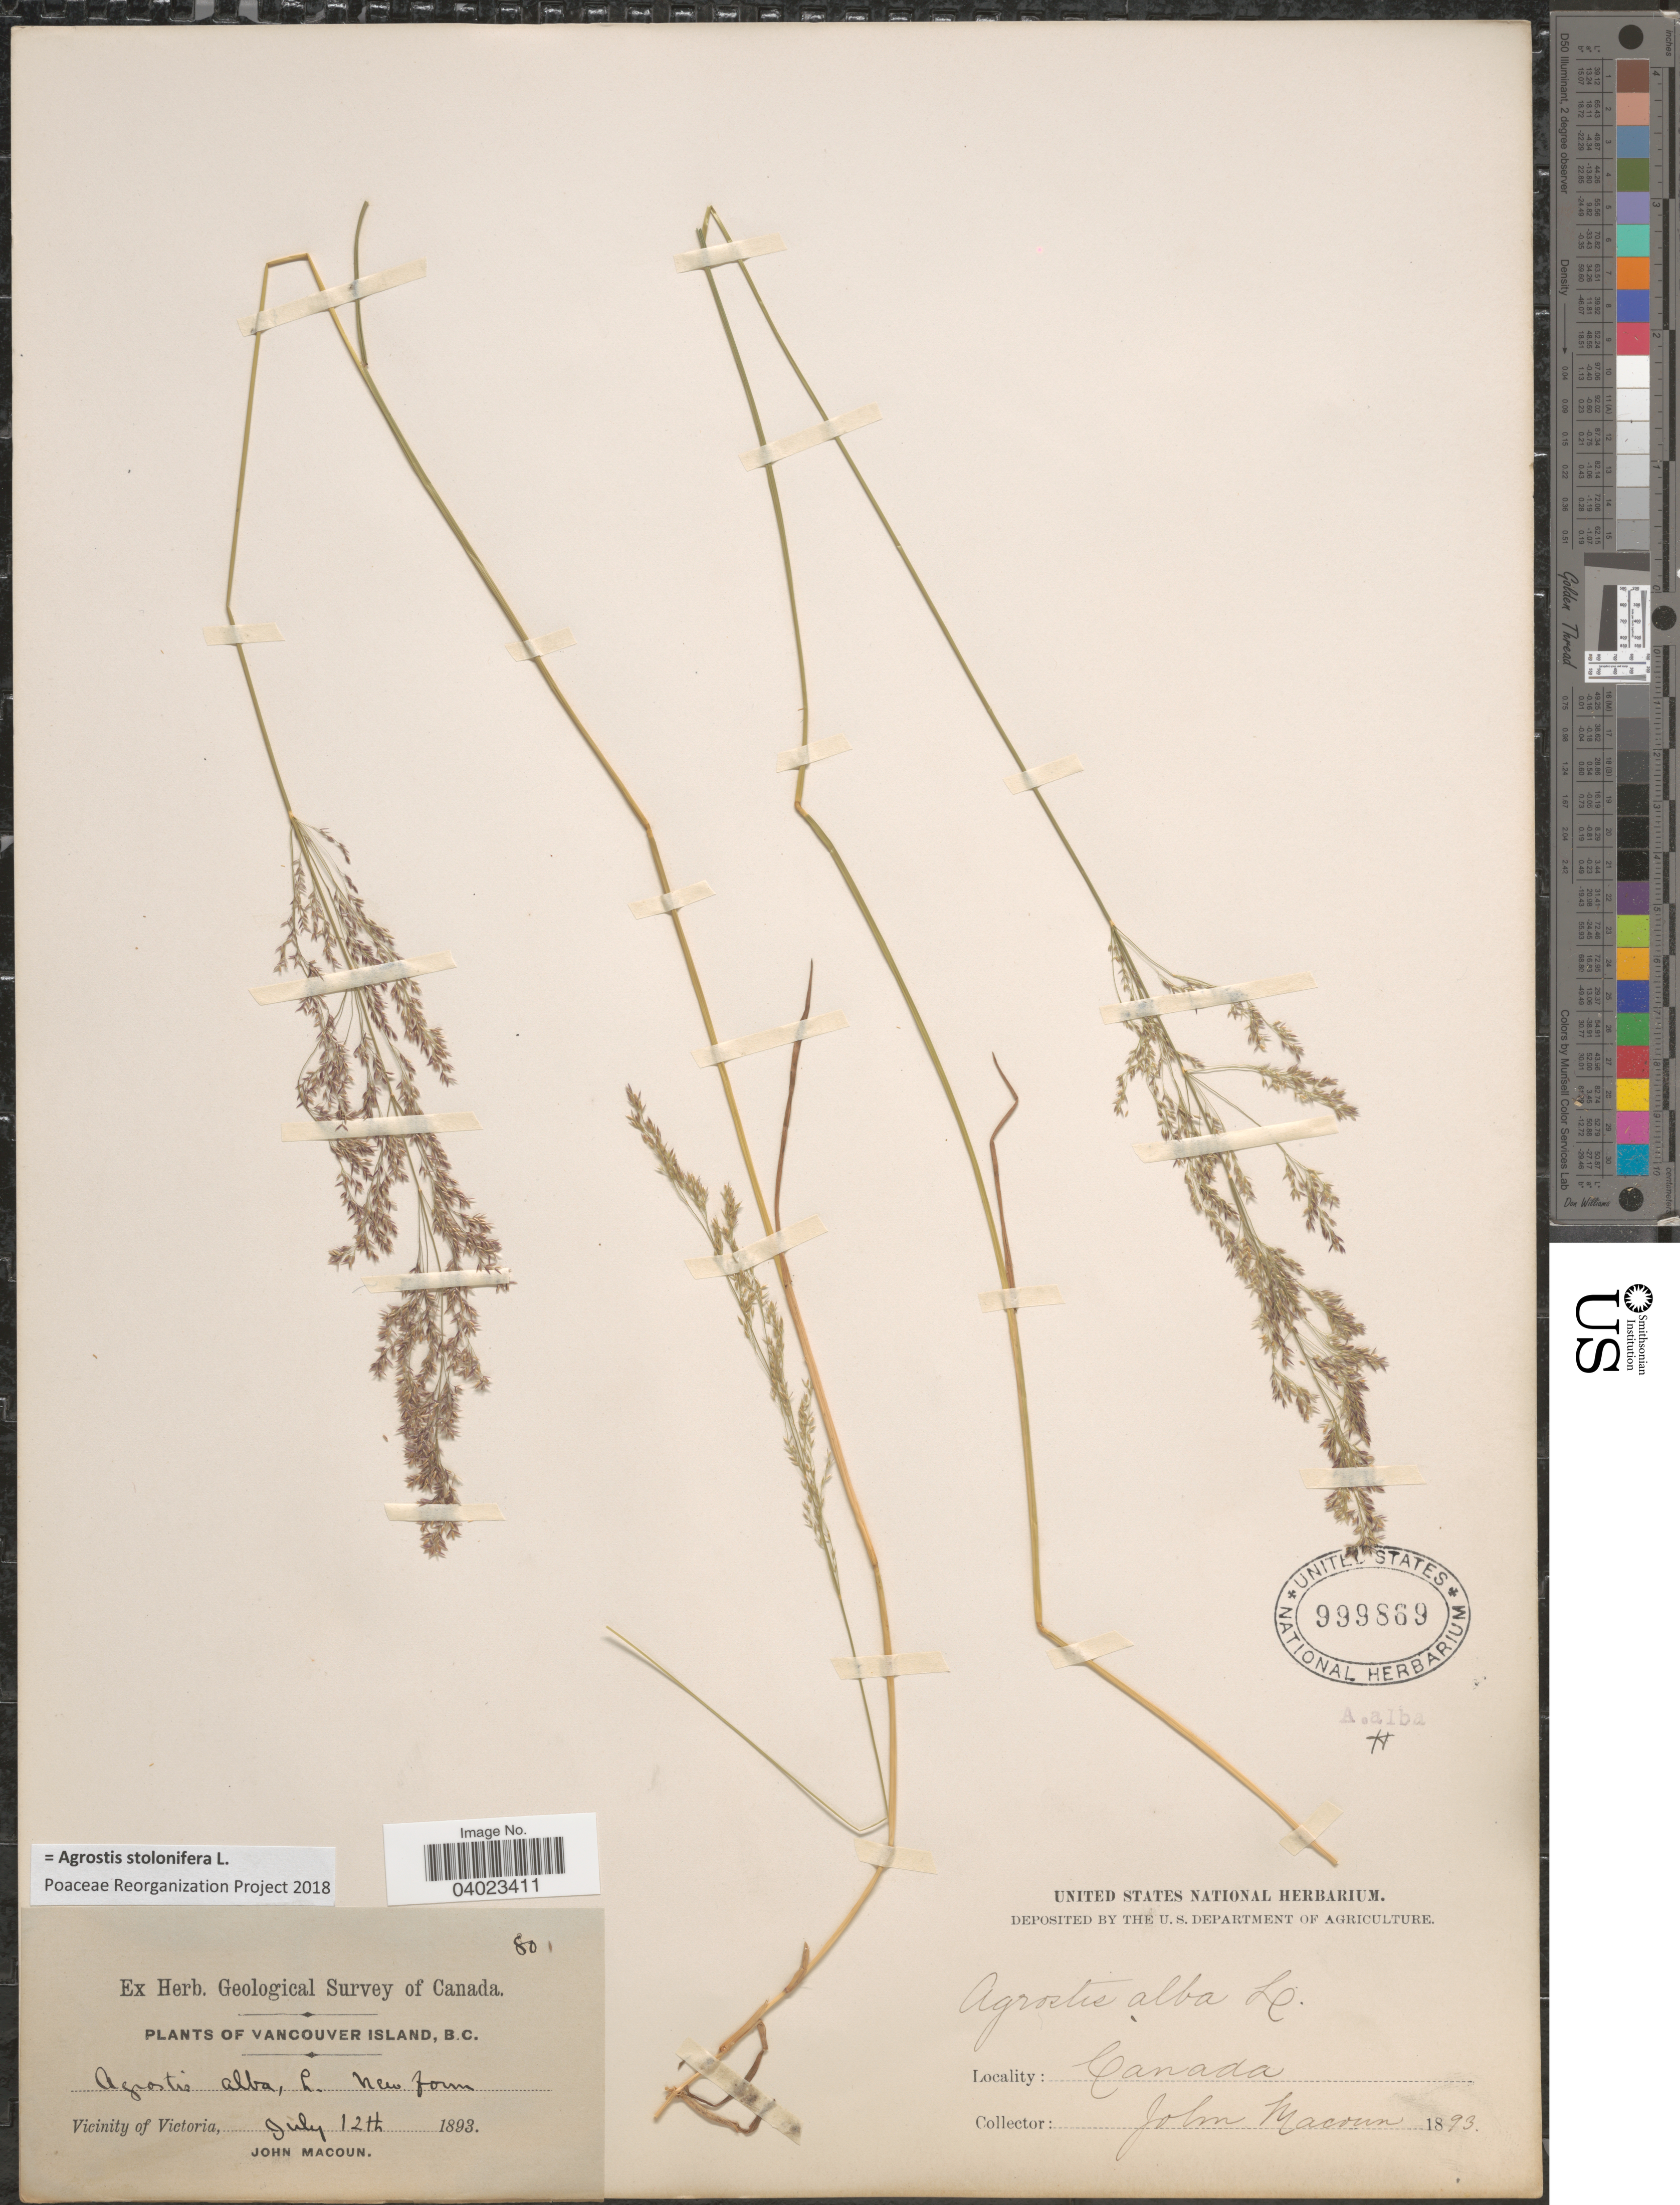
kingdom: Plantae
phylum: Tracheophyta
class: Liliopsida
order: Poales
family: Poaceae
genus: Agrostis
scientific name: Agrostis stolonifera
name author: L.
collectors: J. Macoun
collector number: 80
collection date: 1893-07-12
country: Canada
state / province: British Columbia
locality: Vancouver Island. Vicinity of Victoria.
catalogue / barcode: US 999869